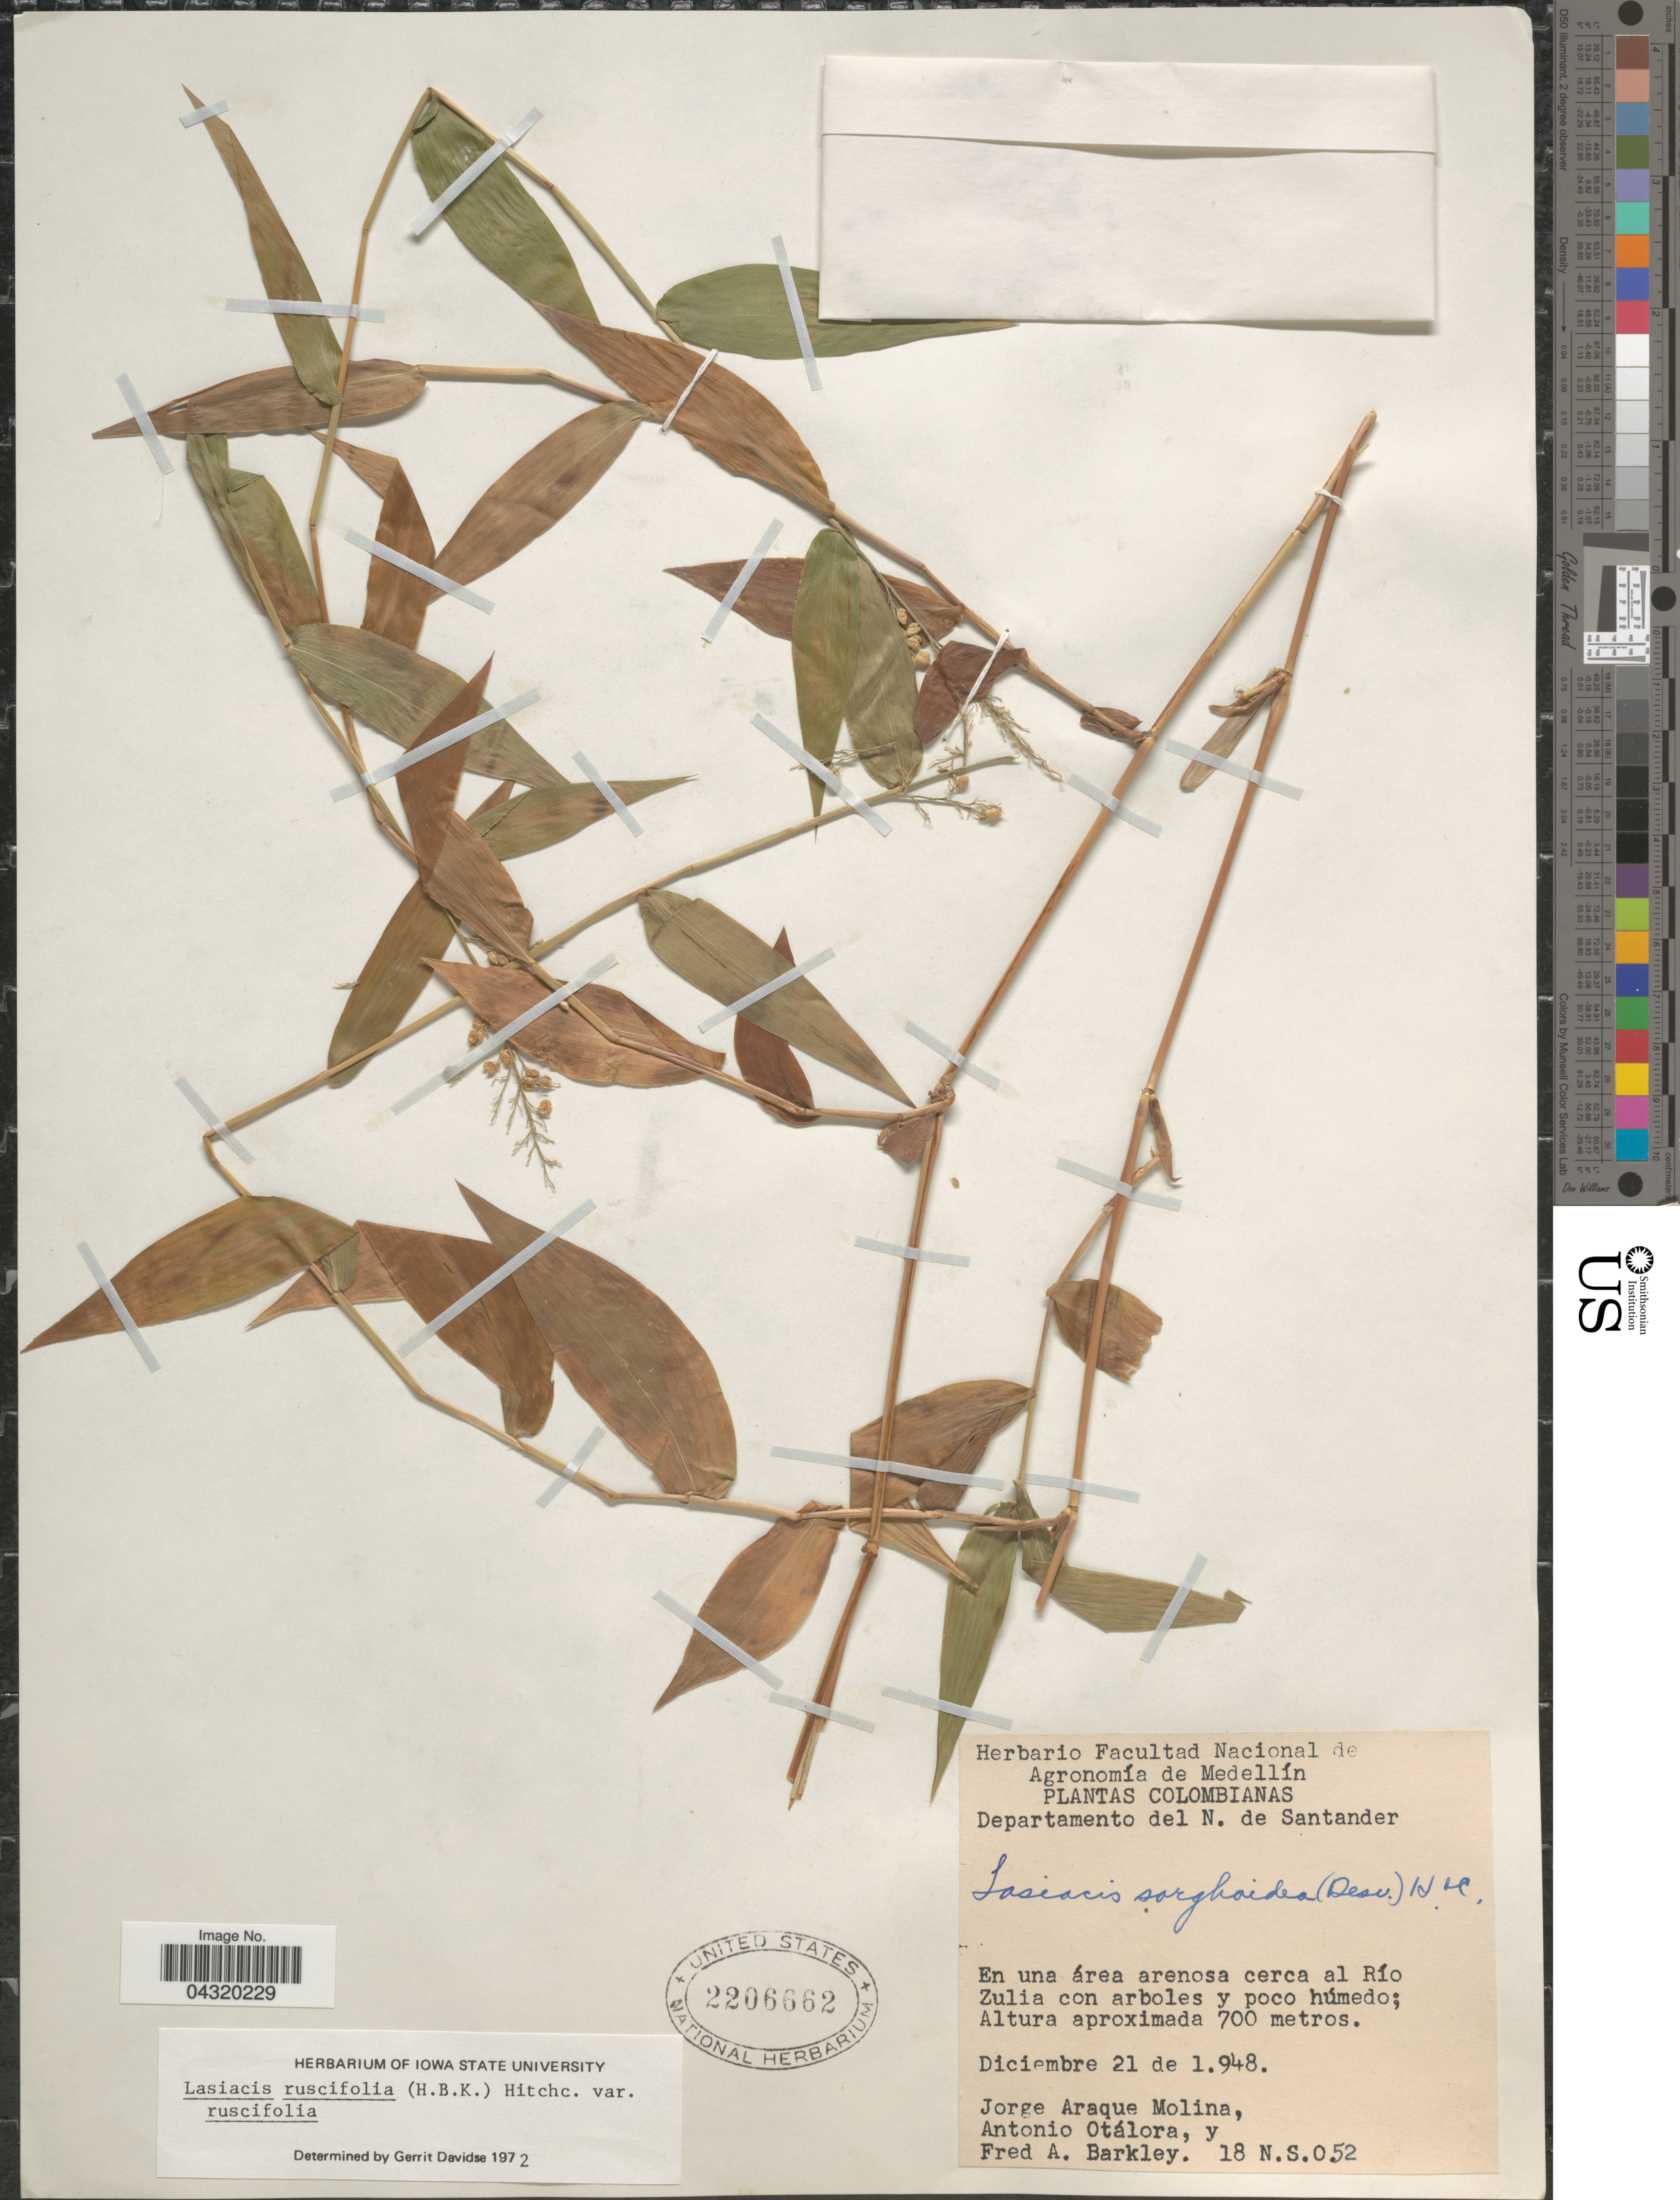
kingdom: Plantae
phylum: Tracheophyta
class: Liliopsida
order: Poales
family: Poaceae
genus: Lasiacis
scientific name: Lasiacis ruscifolia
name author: (Kunth) Hitchc.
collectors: J. Araque Molina, A. Otálora & F. A. Barkley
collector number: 18N.S.0.52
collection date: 1948-12-21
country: Colombia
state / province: Norte de Santander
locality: Departamento del N. de Santander. En una área arenosa cerca al Río Zulia con arboles y poco húmedo.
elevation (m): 700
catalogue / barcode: US 2206662